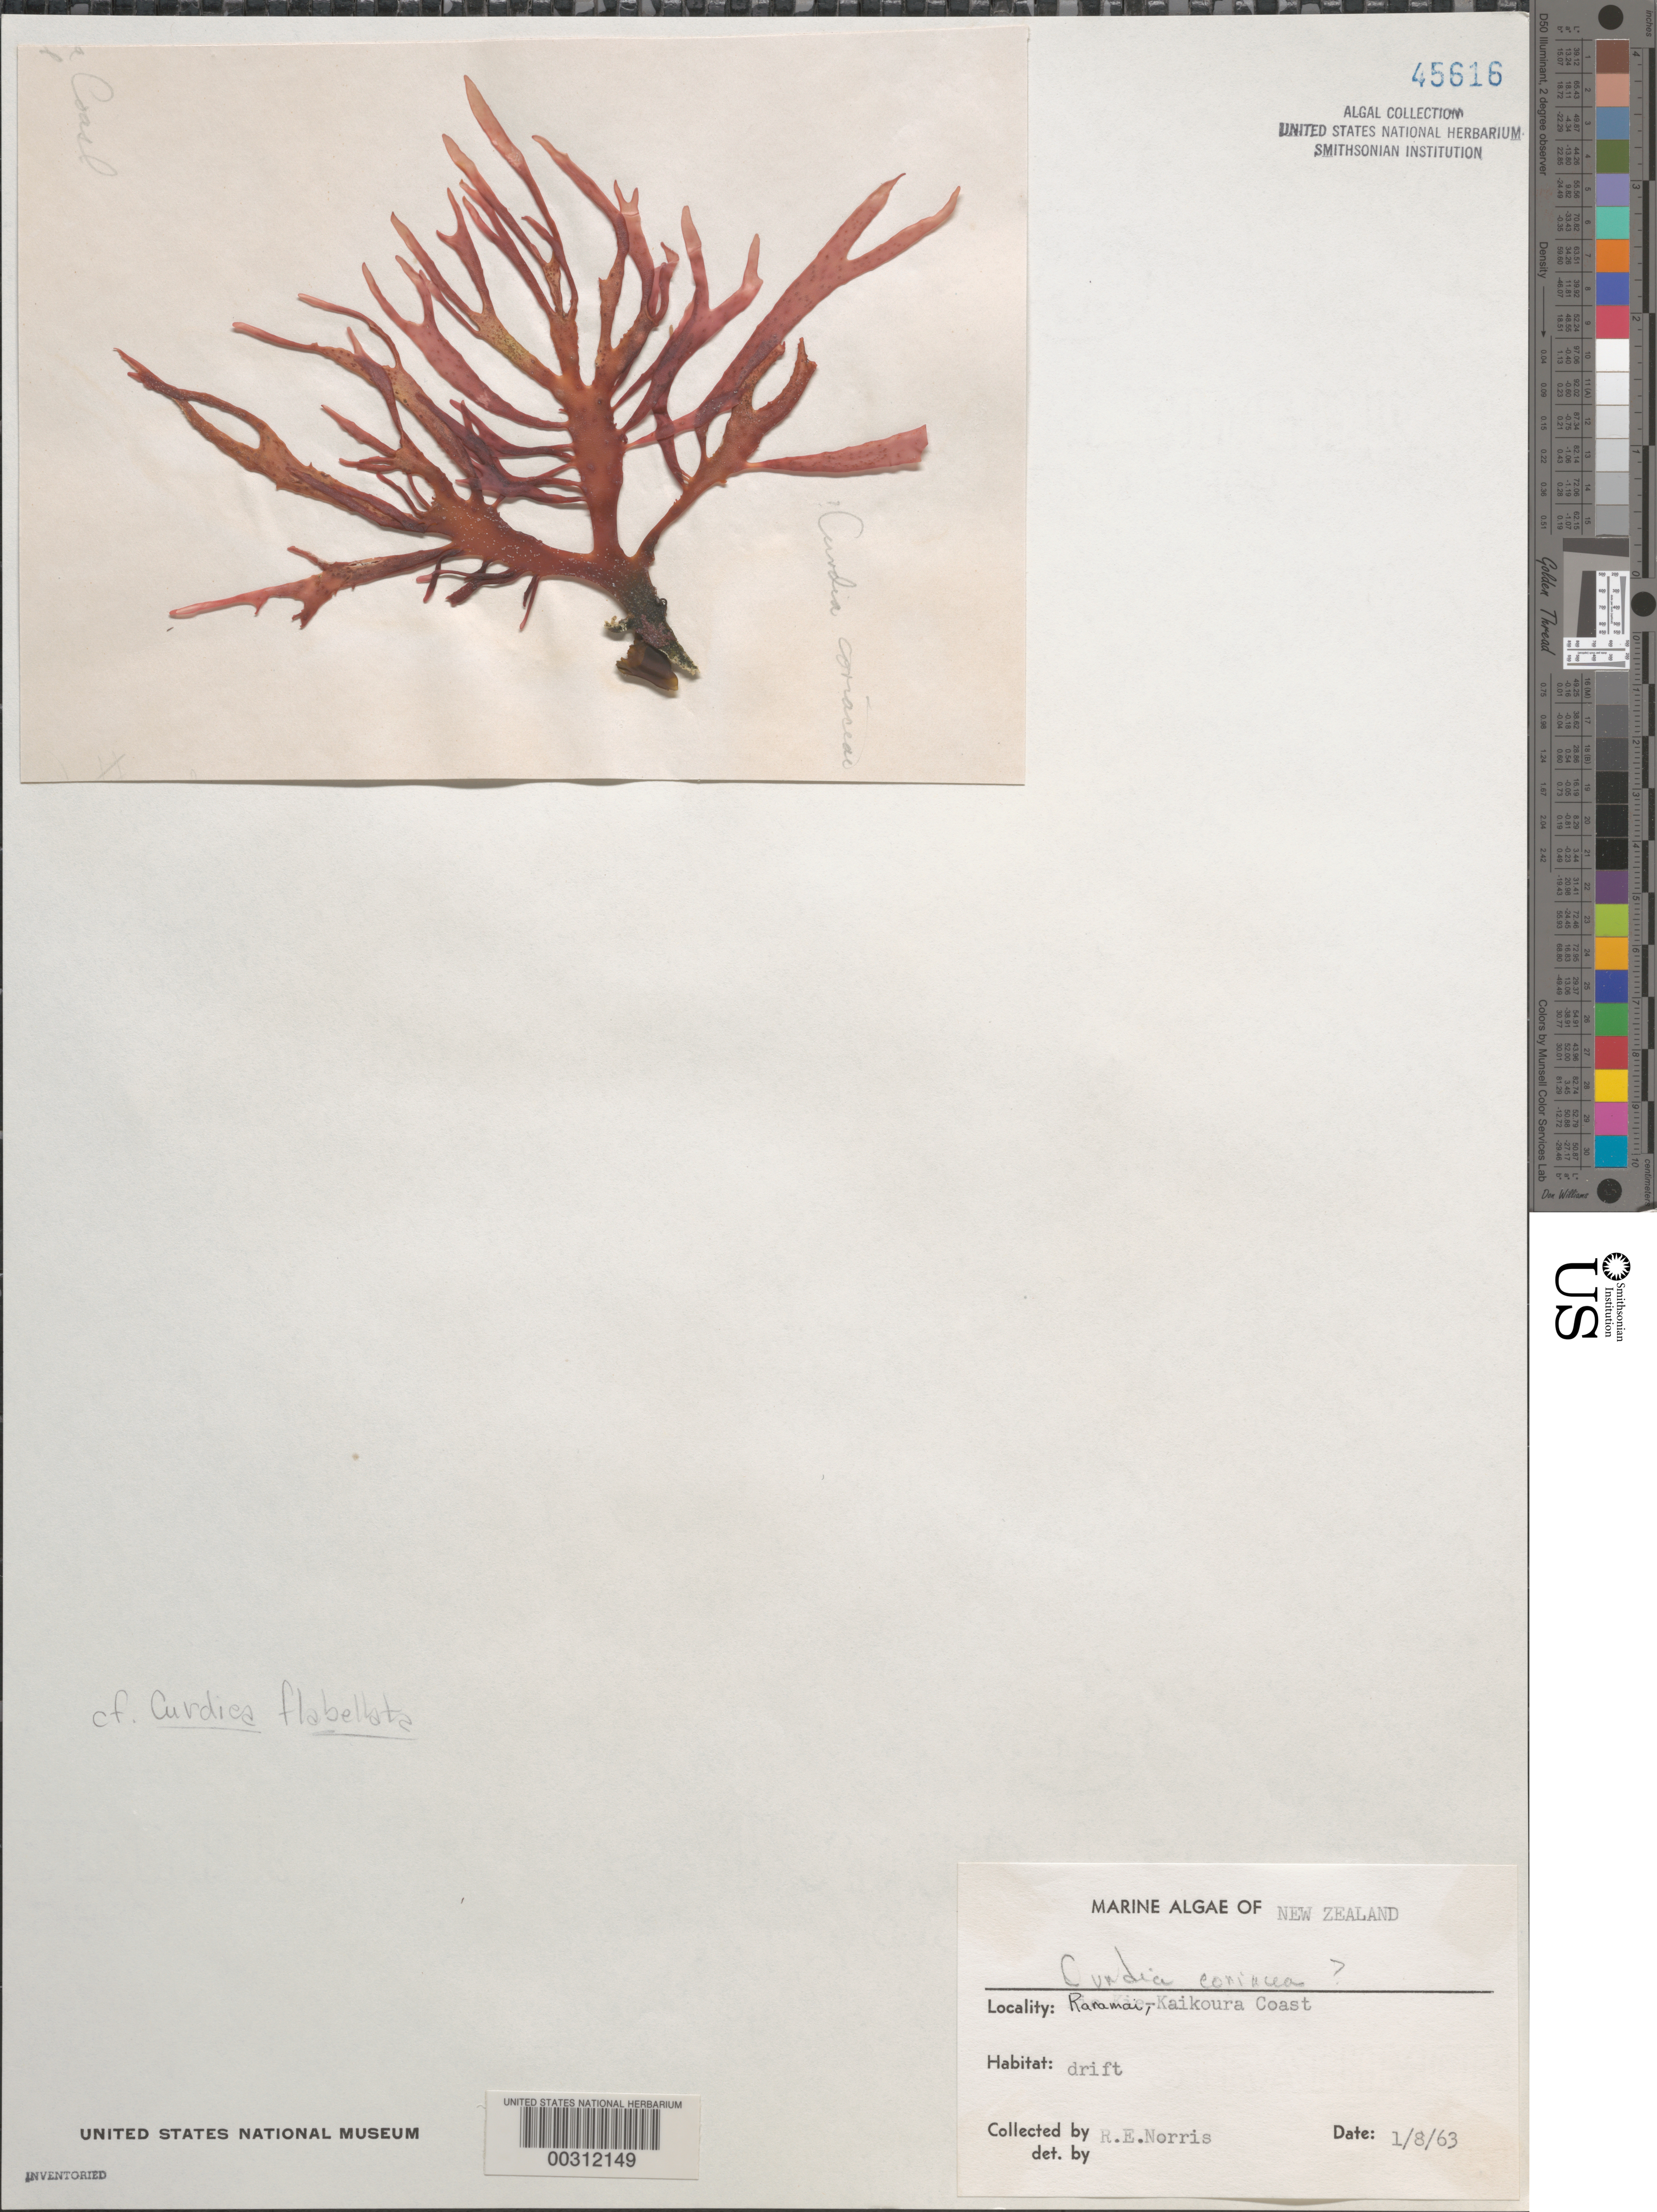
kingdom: Plantae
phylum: Rhodophyta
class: Florideophyceae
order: Gracilariales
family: Gracilariaceae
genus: Curdiea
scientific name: Curdiea coriacea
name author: (Hook. f. & Harv.) J. Agardh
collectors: R. E. Norris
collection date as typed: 08 Jan 1963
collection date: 1963-01-08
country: New Zealand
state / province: Canterbury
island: South Island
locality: Raramai, Kaikoura coast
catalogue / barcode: US 45616